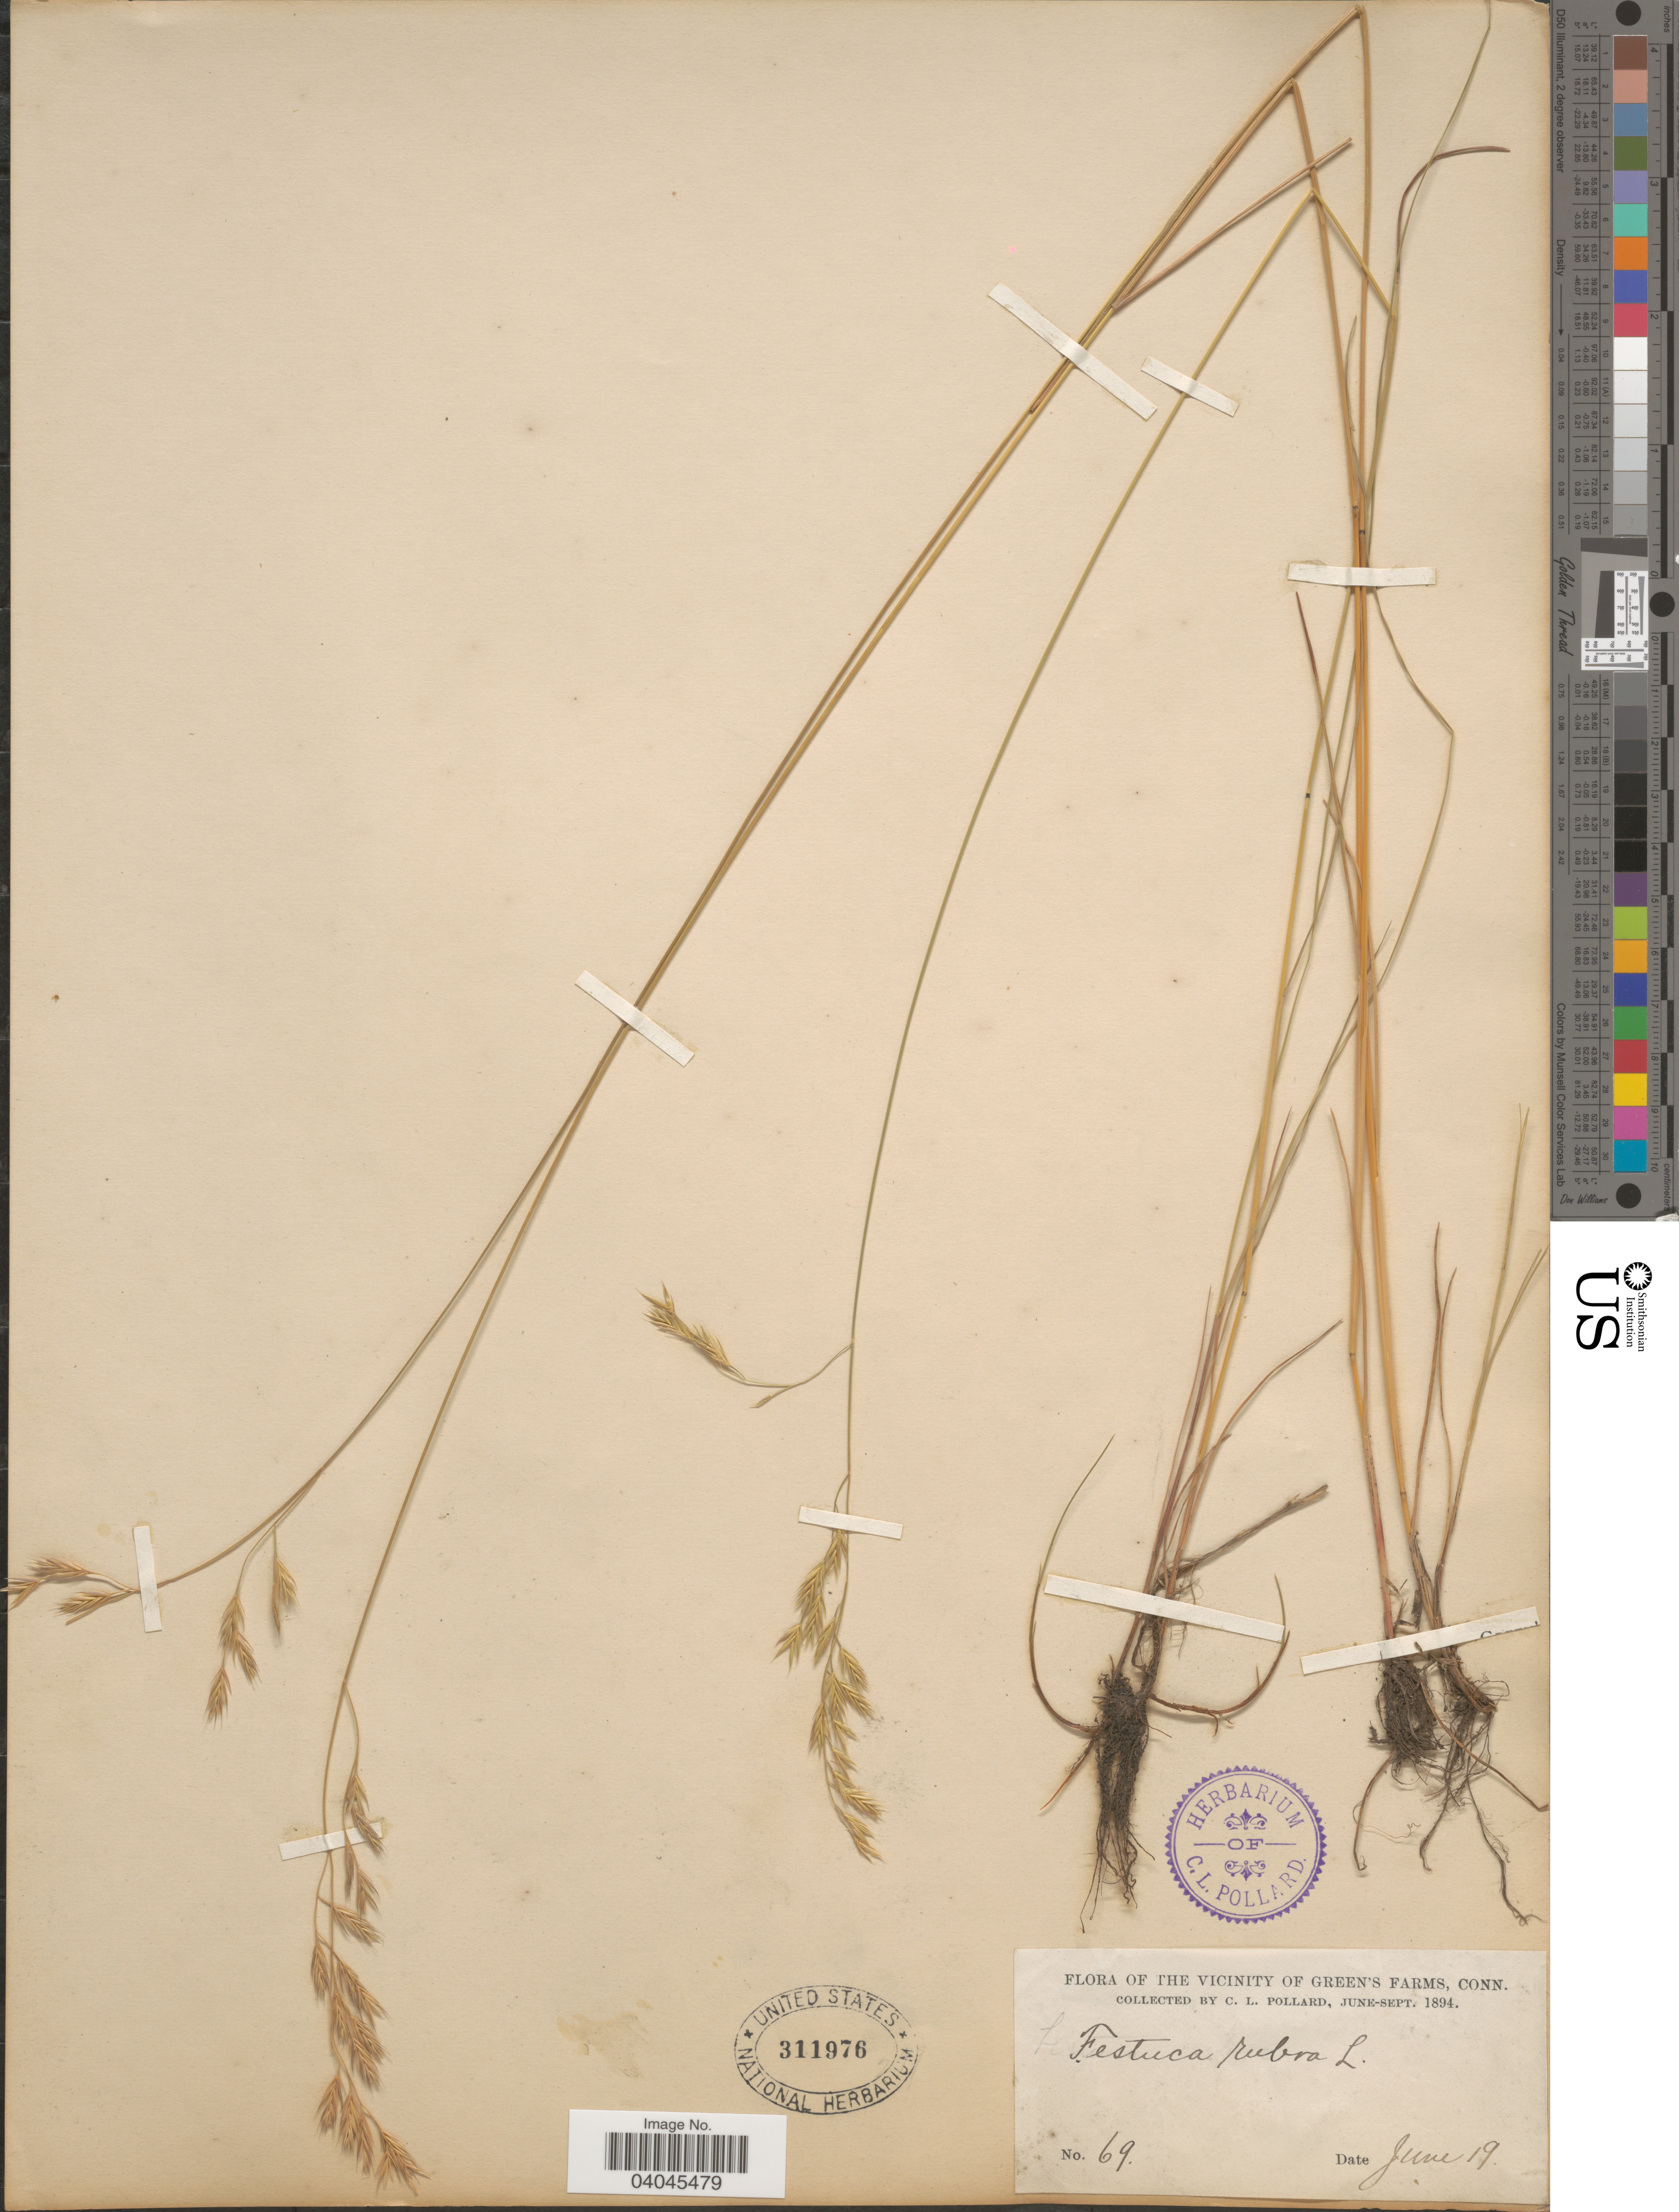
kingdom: Plantae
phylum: Tracheophyta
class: Liliopsida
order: Poales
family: Poaceae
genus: Festuca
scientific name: Festuca rubra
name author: L.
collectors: C. L. Pollard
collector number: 69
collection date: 1894-06-19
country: United States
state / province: Connecticut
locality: The Vicinity of Green's Farms.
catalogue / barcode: US 311976